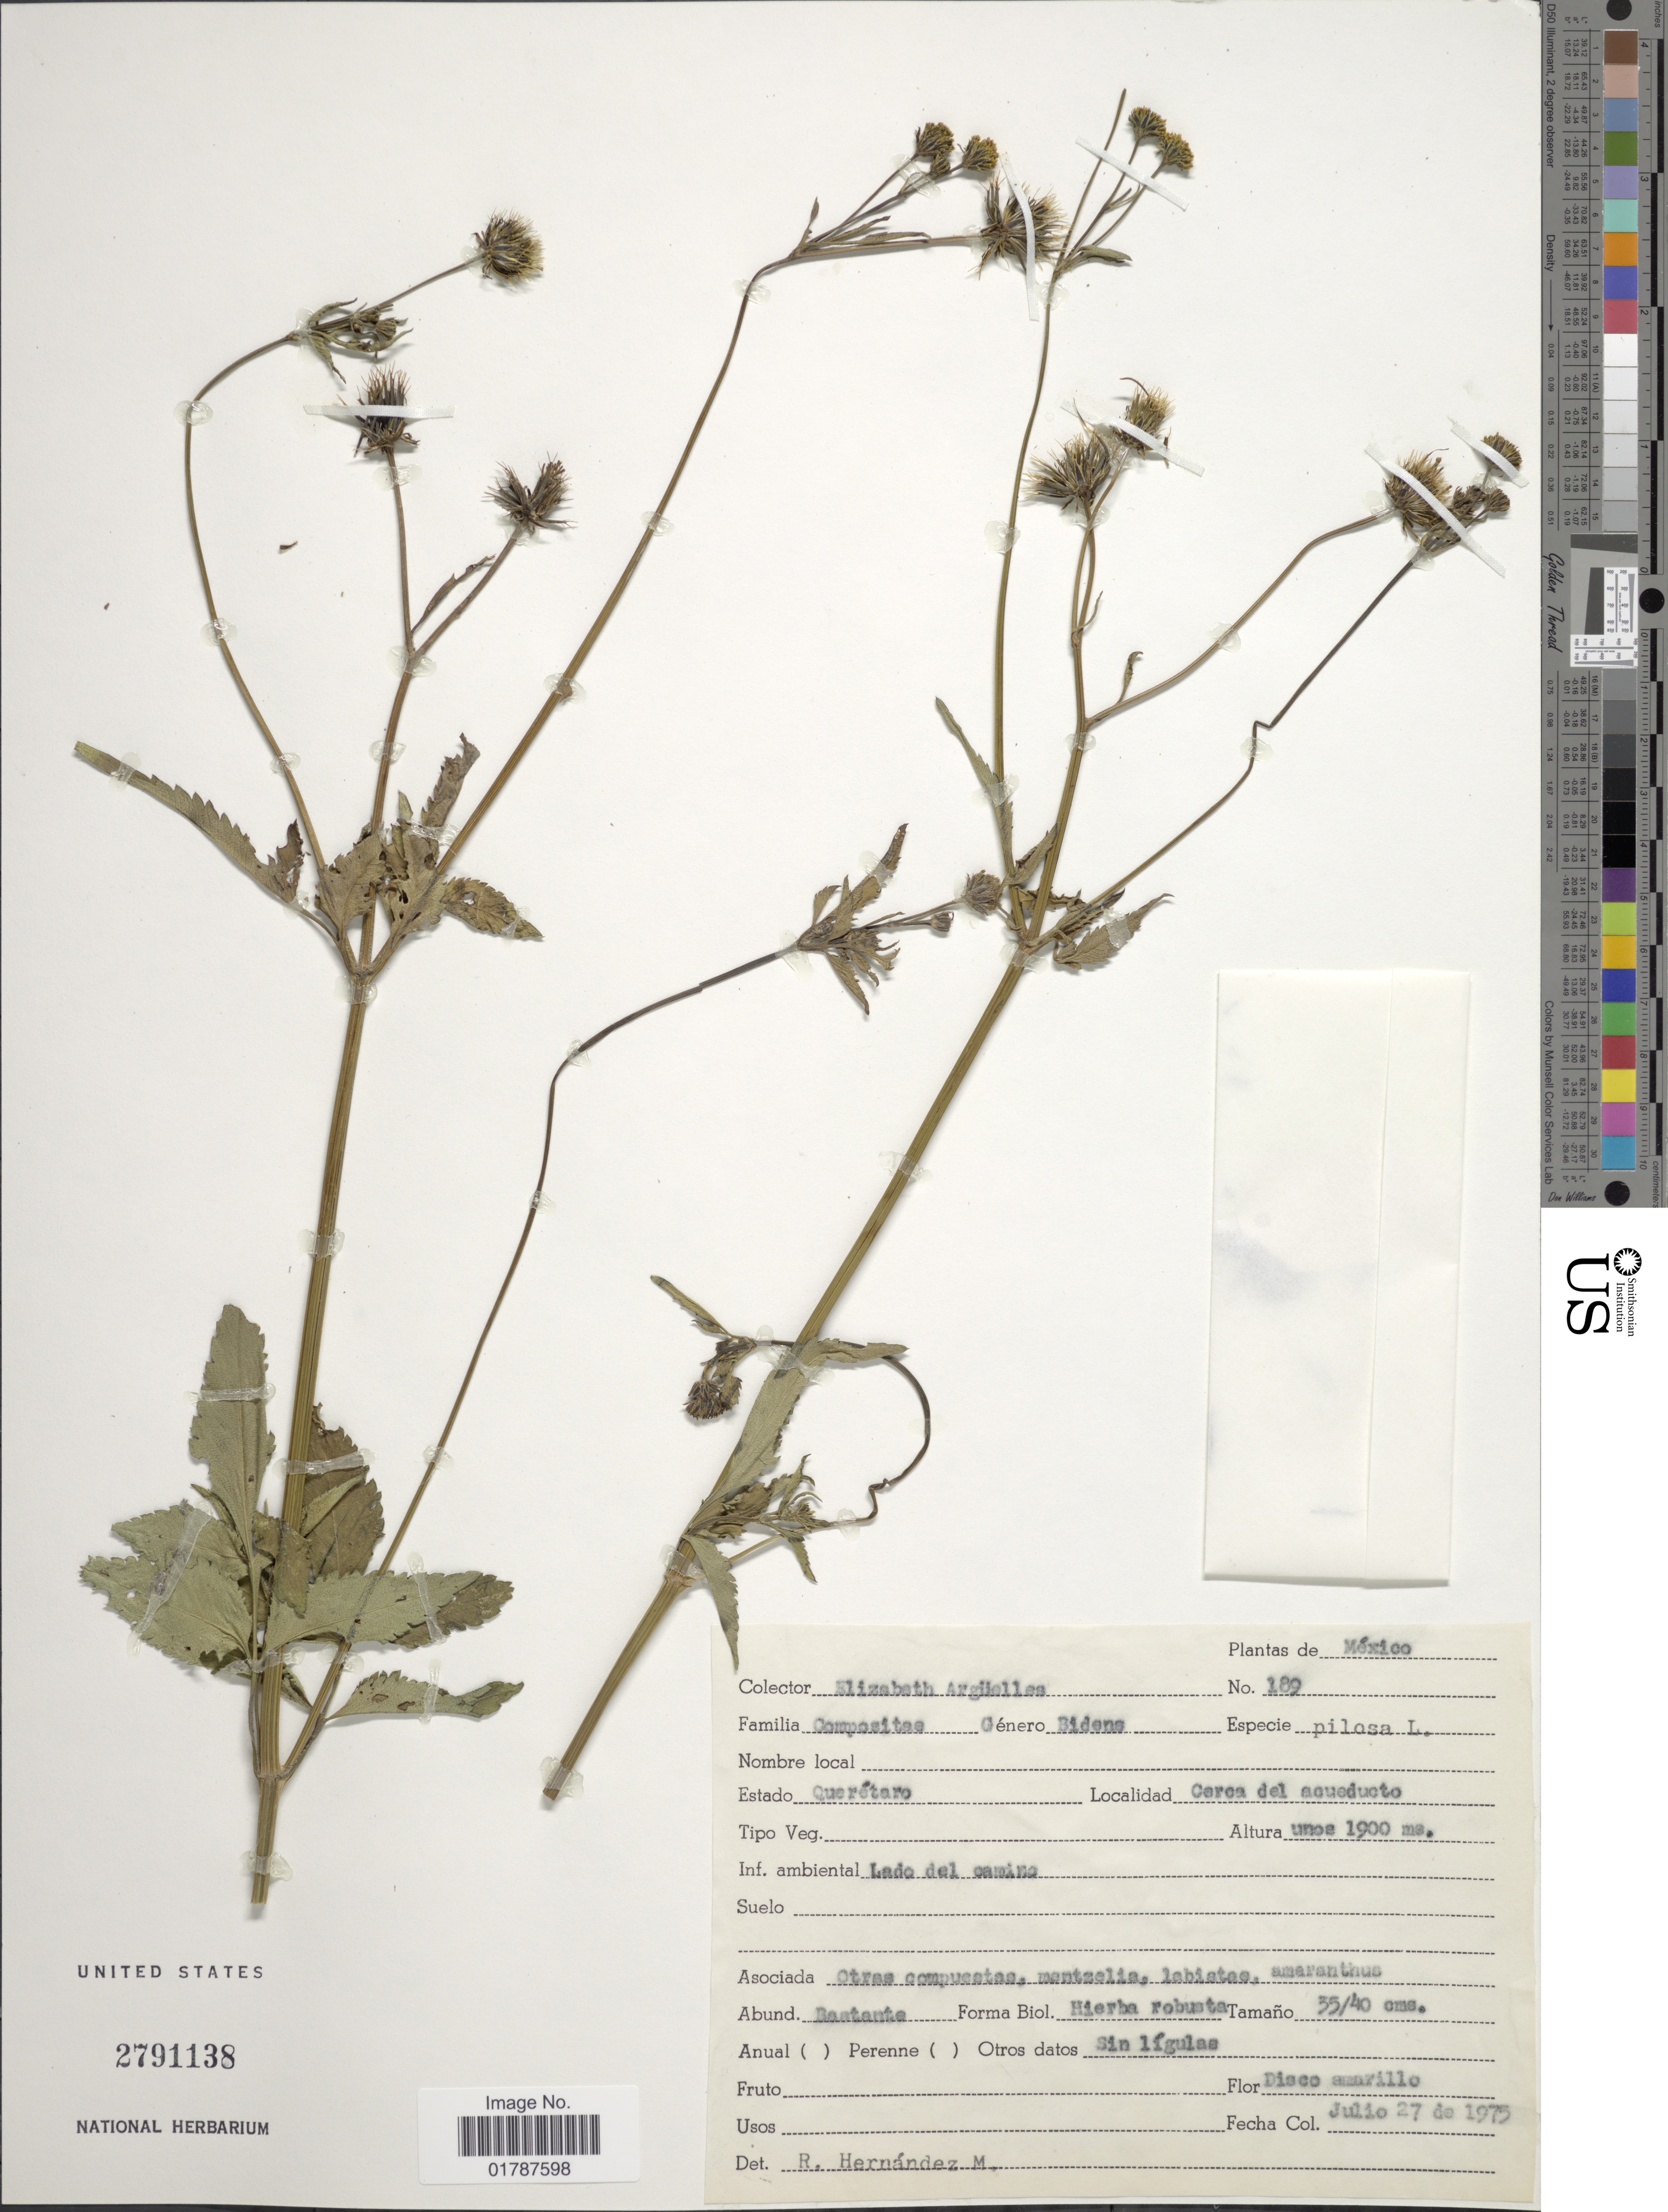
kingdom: Plantae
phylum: Tracheophyta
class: Magnoliopsida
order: Asterales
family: Asteraceae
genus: Bidens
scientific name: Bidens pilosa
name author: L.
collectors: E. Argüelles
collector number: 189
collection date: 1975-07-27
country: Mexico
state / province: Querétaro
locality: Estado Queretaro, Cerca del souducto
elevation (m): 1900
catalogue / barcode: US 2791138